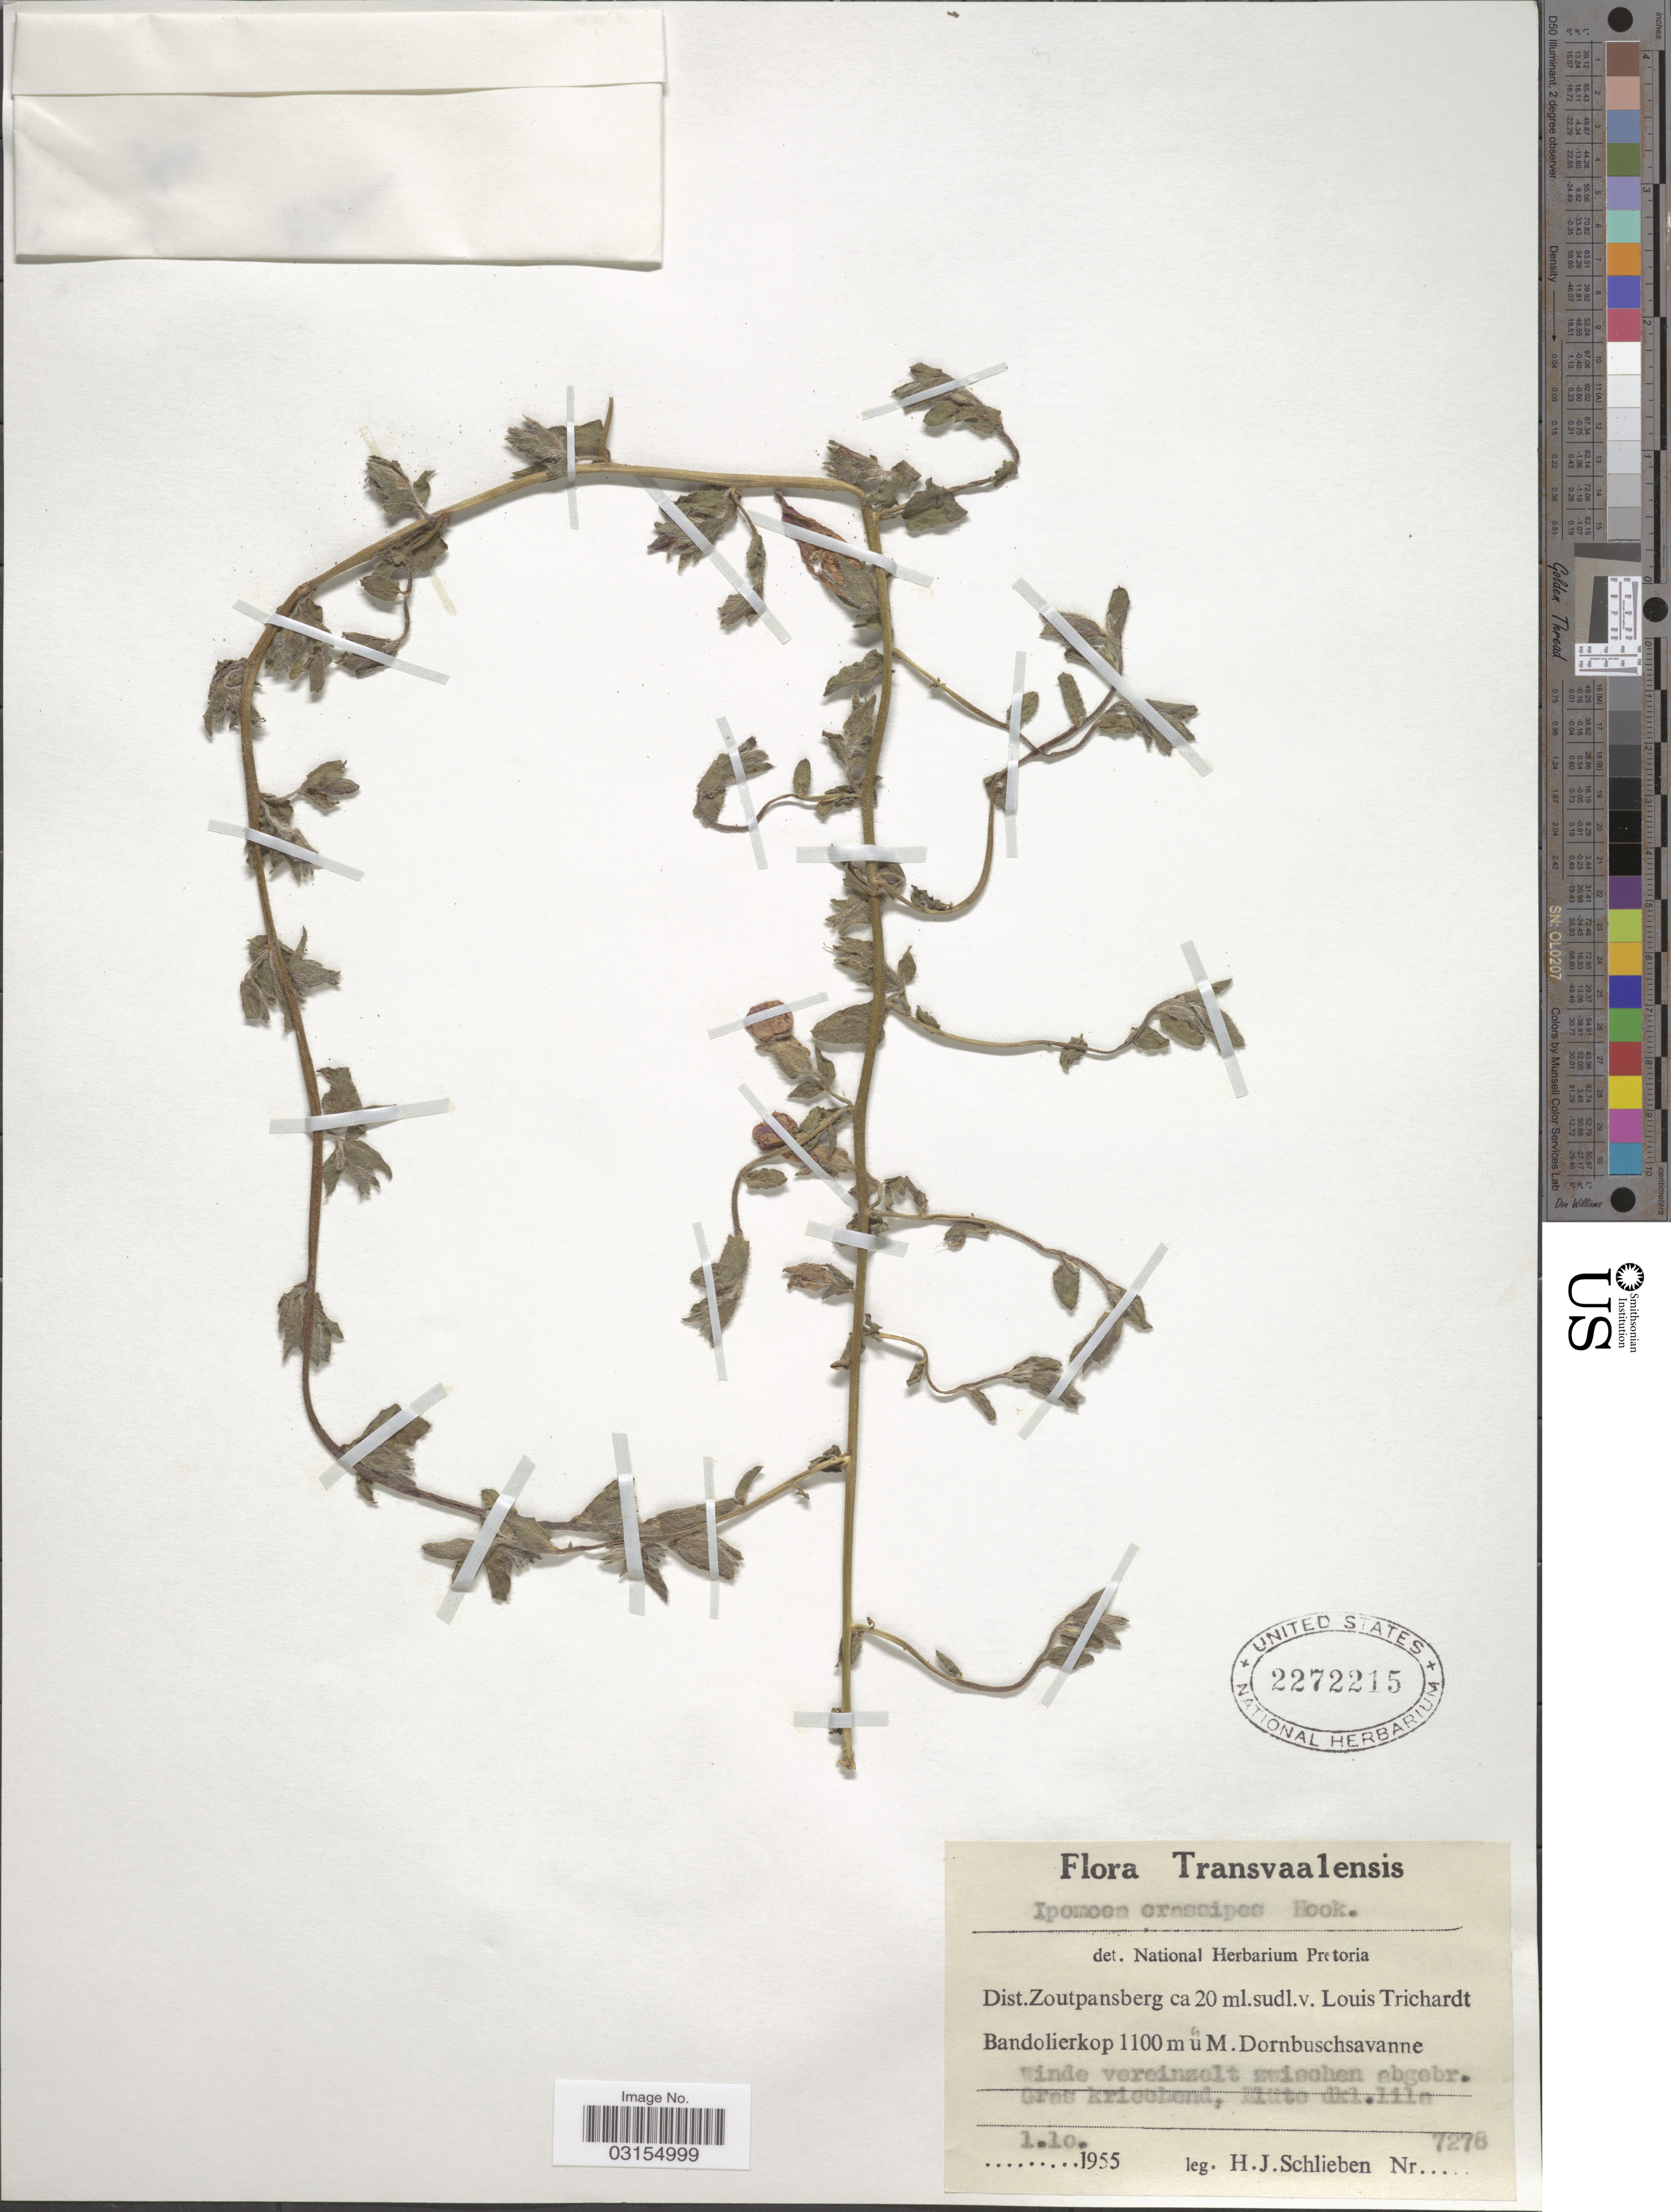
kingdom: Plantae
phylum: Tracheophyta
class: Magnoliopsida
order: Solanales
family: Convolvulaceae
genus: Ipomoea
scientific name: Ipomoea crassipes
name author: Hook.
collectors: H. J. Schlieben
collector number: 7278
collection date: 1955-10-01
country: South Africa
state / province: Limpopo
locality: Transvaalensis. Dist. Zoutpansberg ca 20 ml. sudl. v. Louis Trichardt. Bandolierkop.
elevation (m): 1100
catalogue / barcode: US 2272215